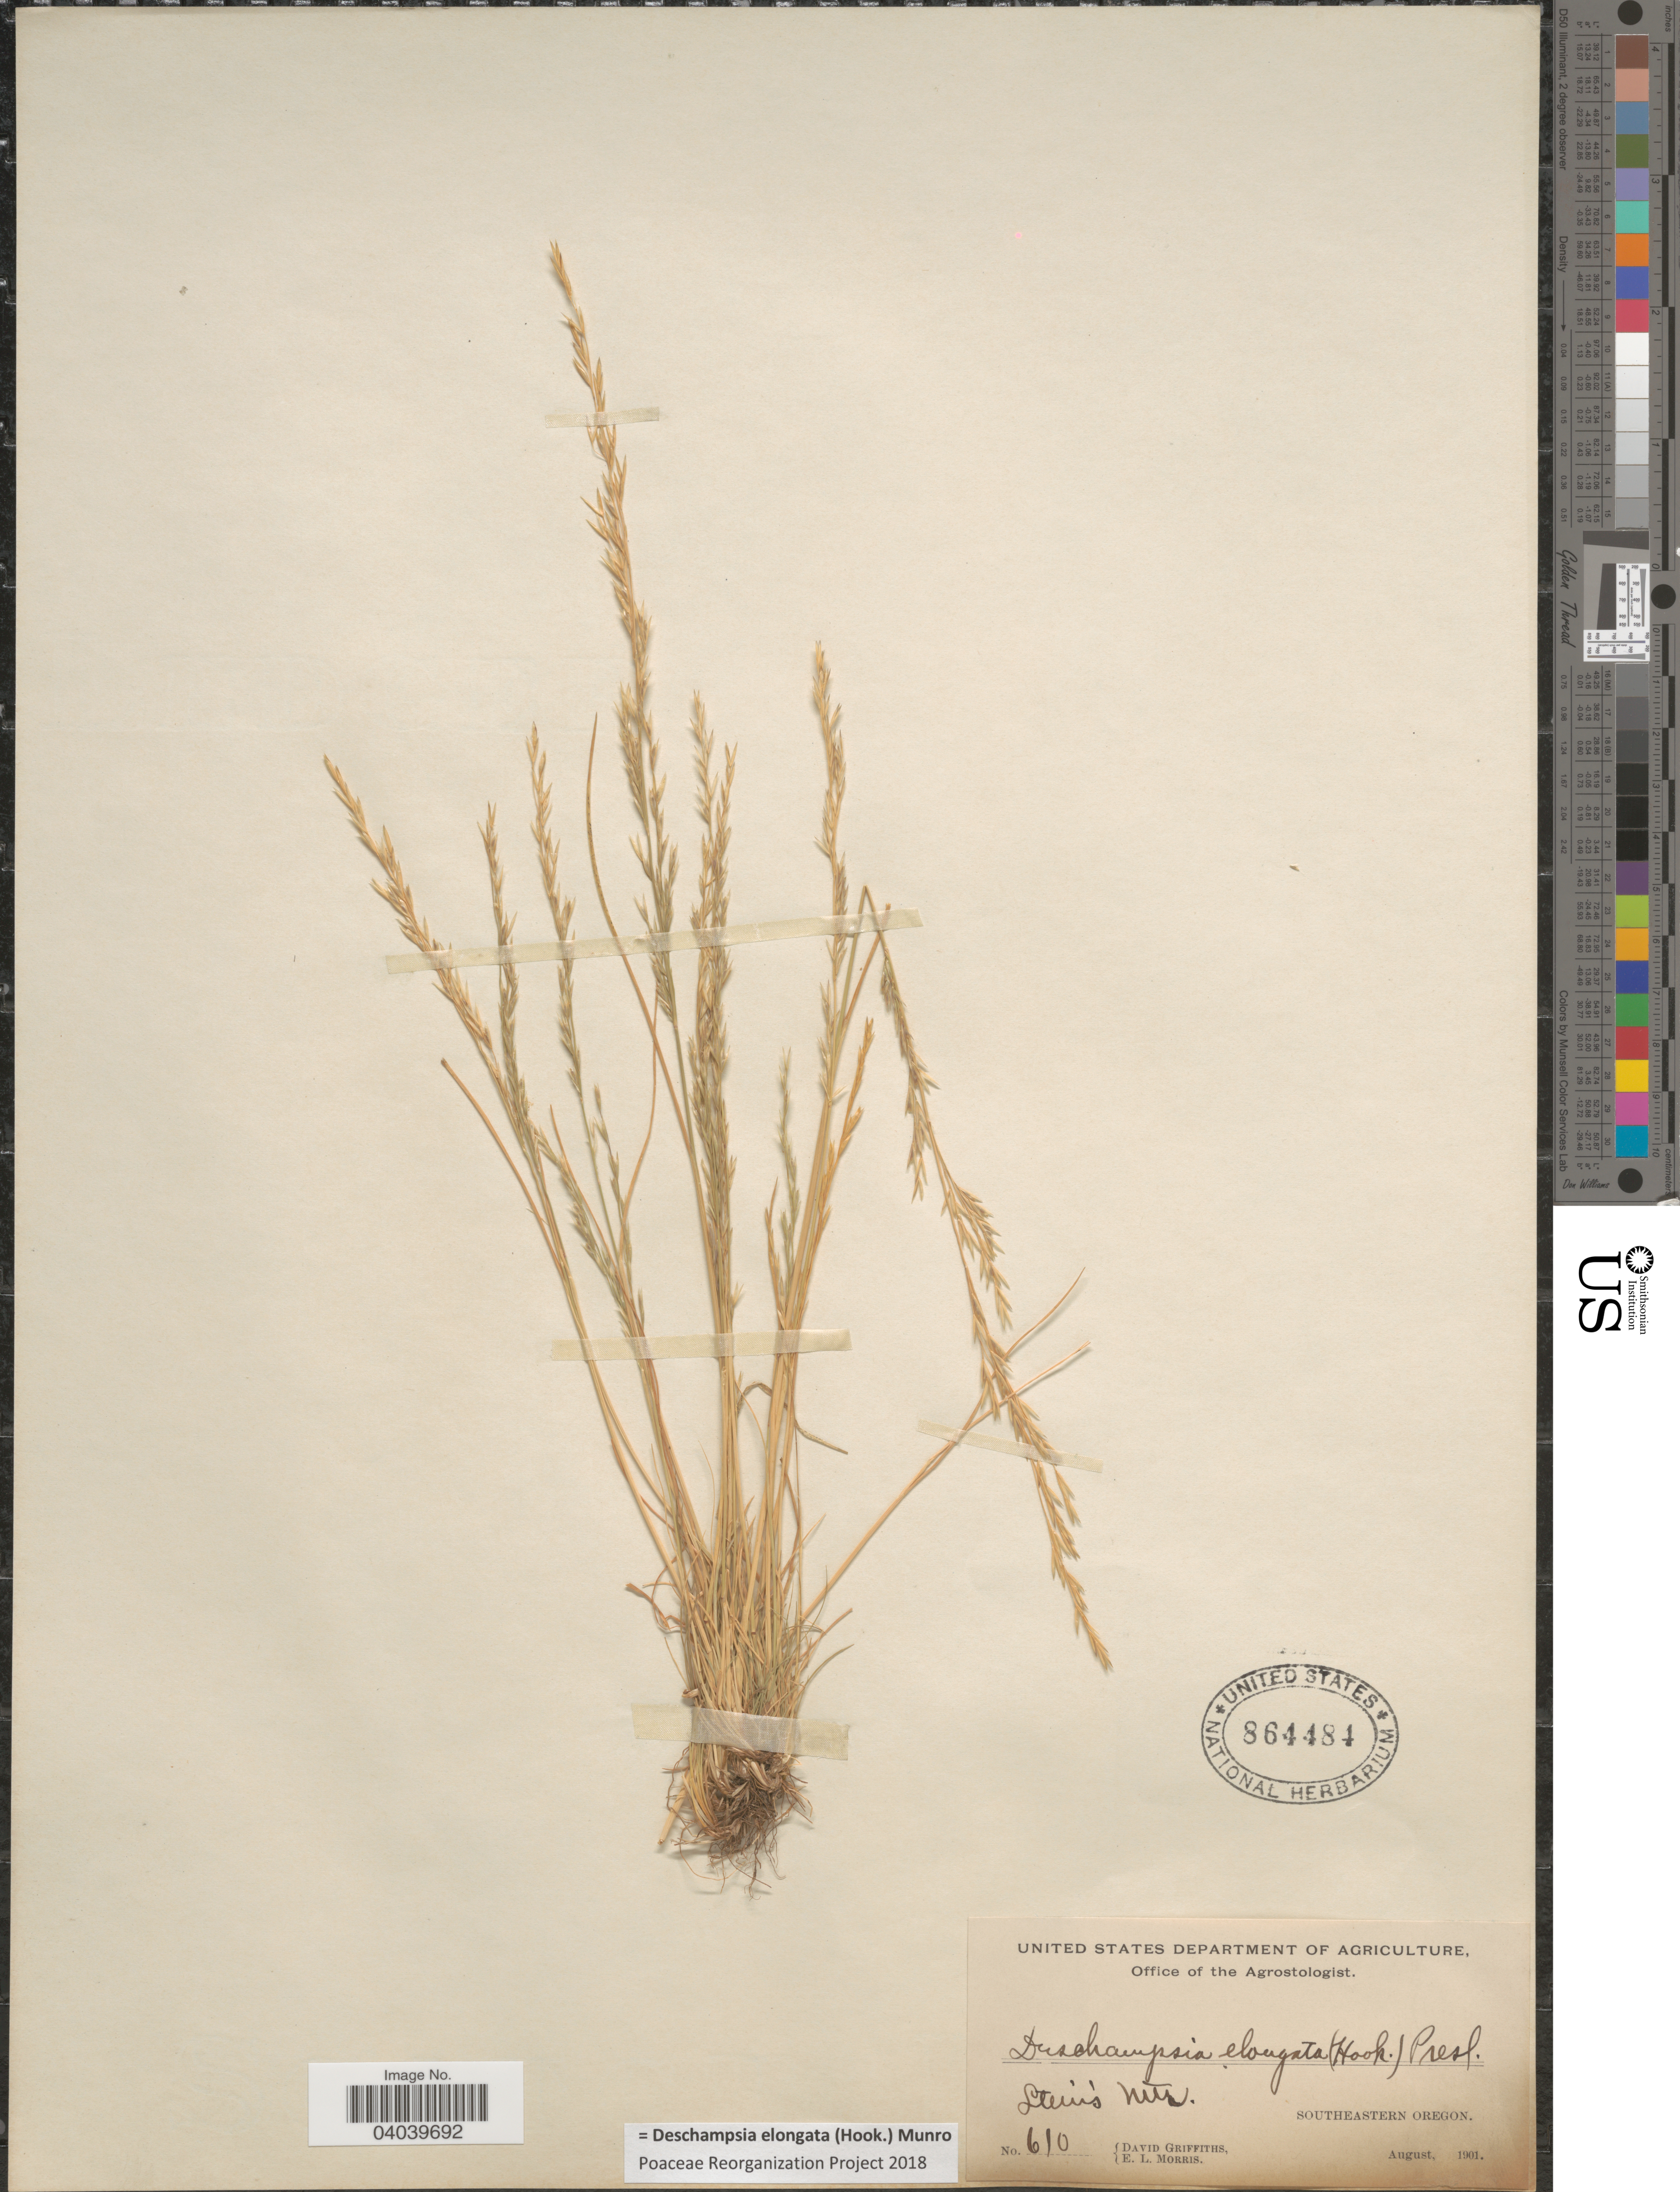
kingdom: Plantae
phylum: Tracheophyta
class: Liliopsida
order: Poales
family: Poaceae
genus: Deschampsia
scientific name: Deschampsia elongata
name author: (Hook.) Munro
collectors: D. Griffiths & E. Morris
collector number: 610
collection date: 1901-08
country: United States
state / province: Oregon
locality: Stein's Mts. Southeastern Oregon.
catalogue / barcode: US 864484